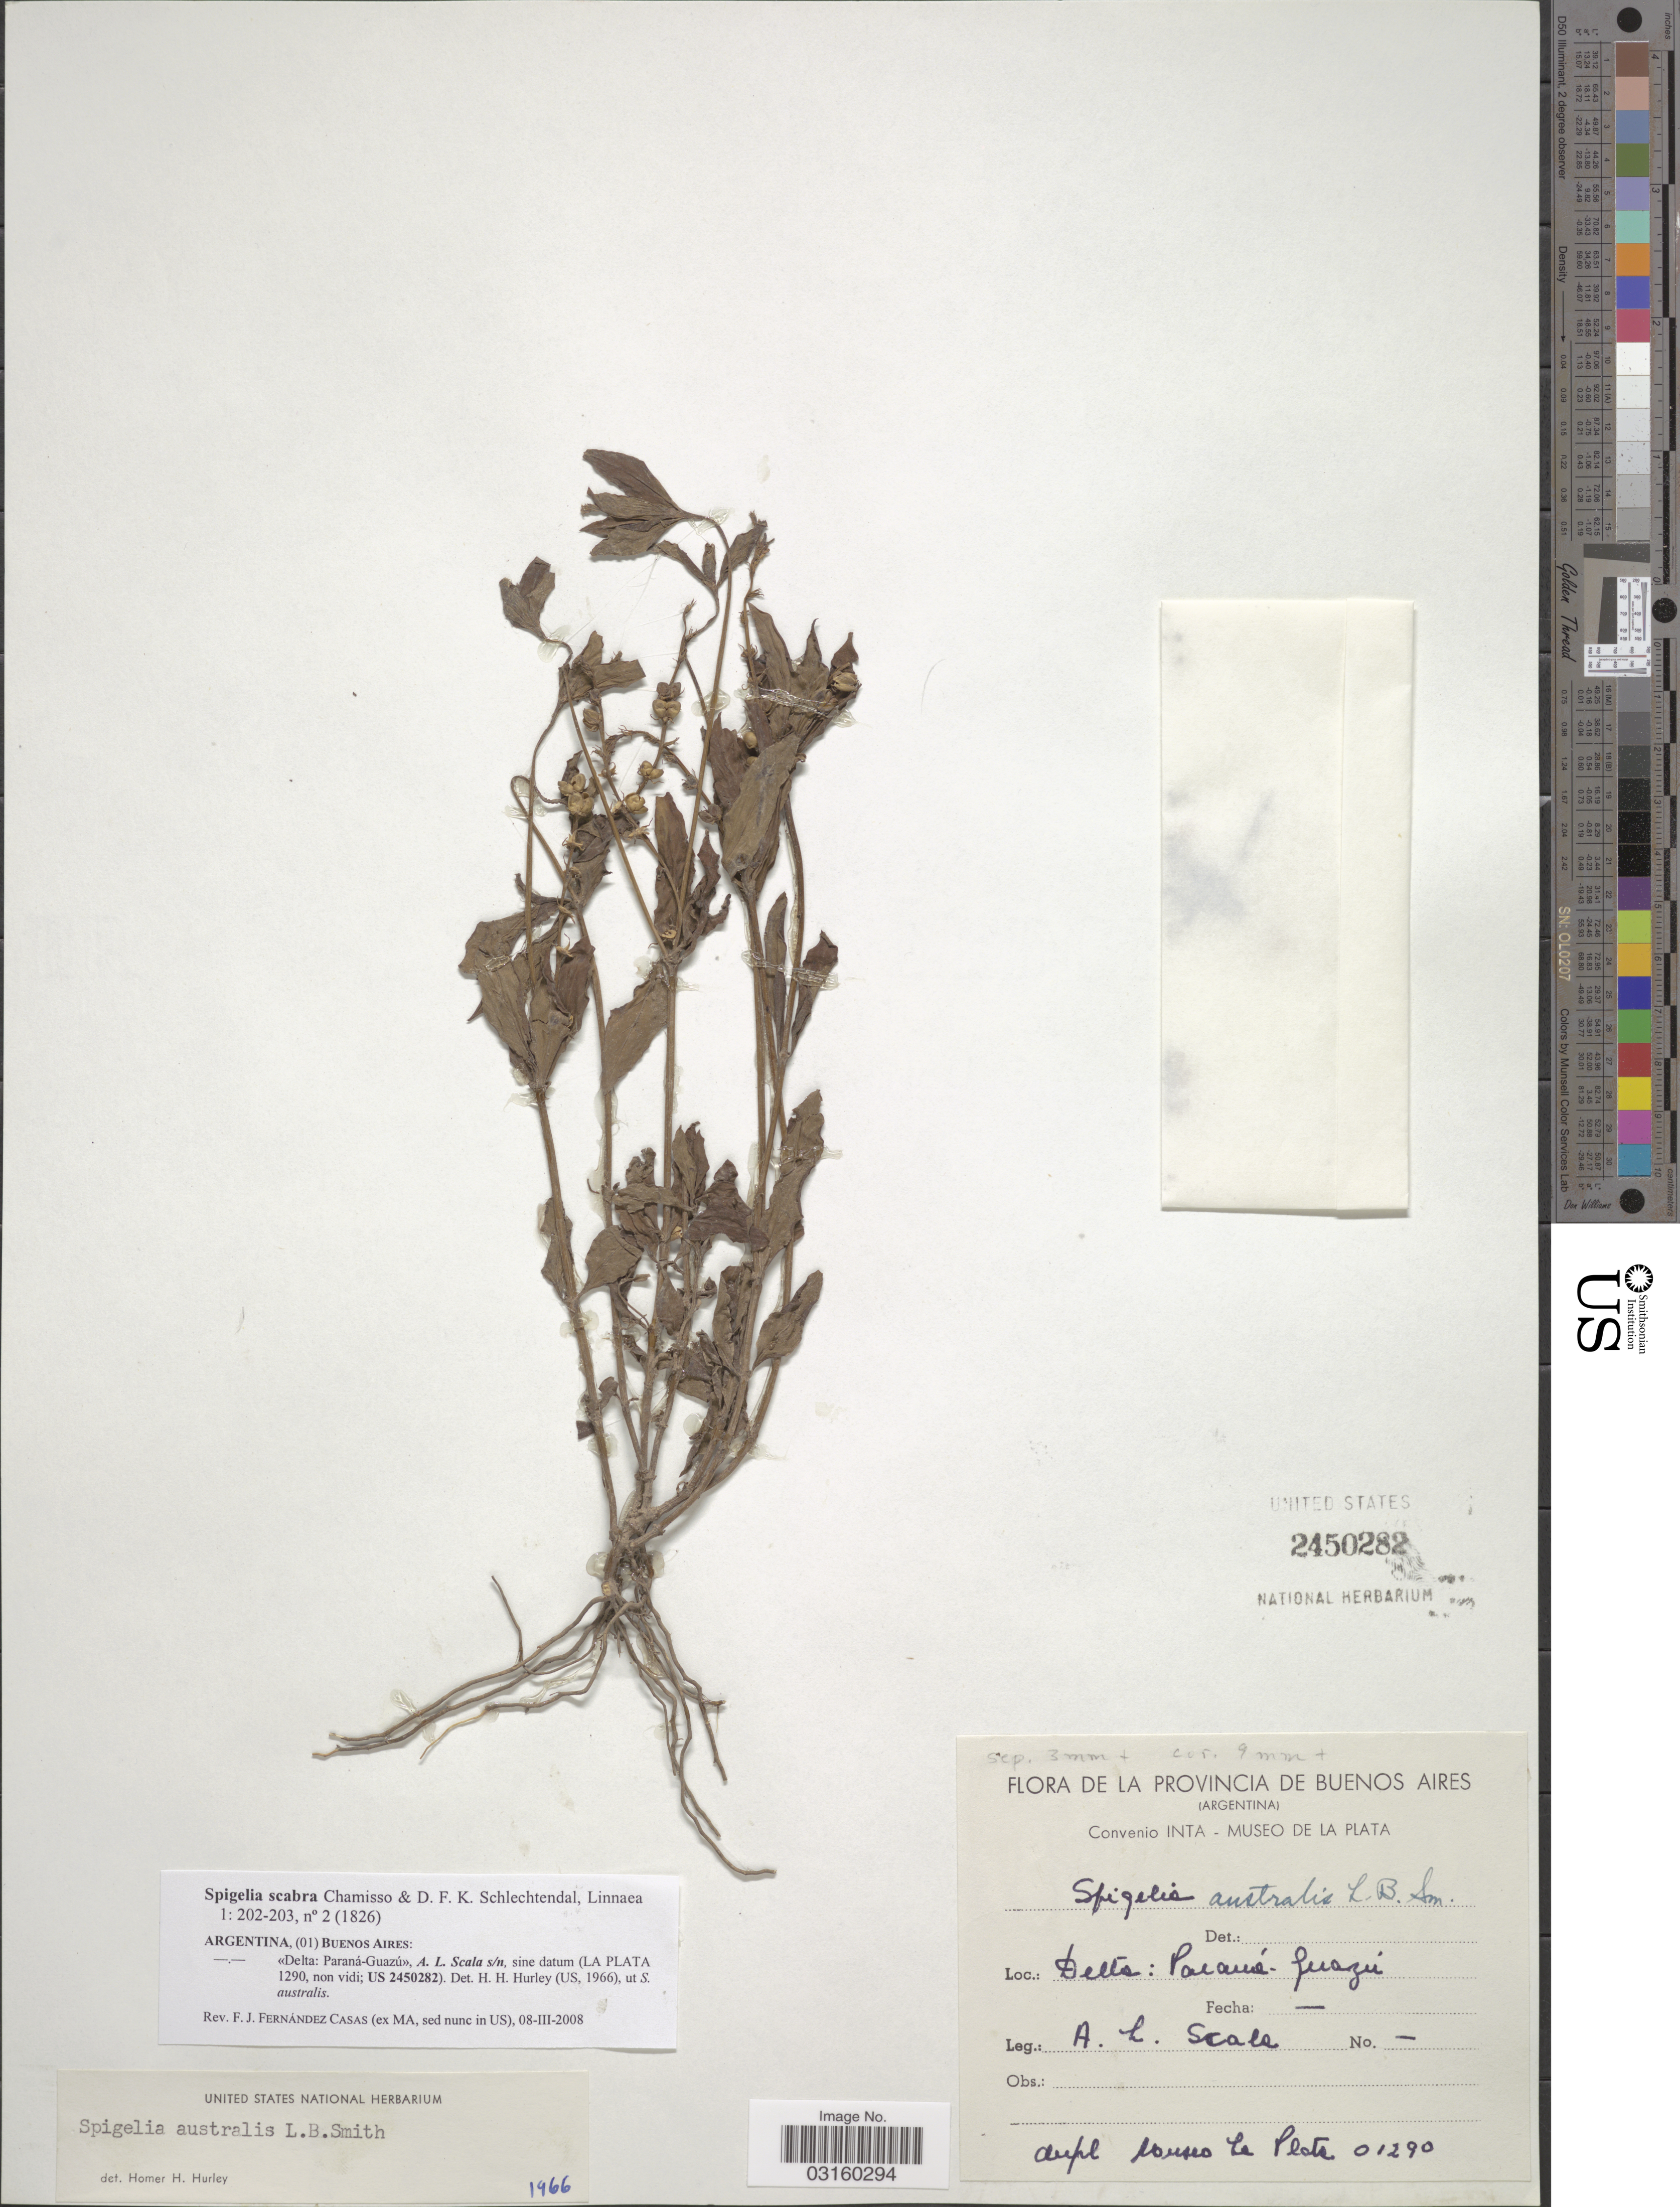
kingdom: Plantae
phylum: Tracheophyta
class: Magnoliopsida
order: Gentianales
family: Loganiaceae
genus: Spigelia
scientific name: Spigelia scabra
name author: Cham. & Schltdl.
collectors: A. Scala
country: Argentina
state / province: Buenos Aires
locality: De La Provincia De Buenos Aires, Delta: Parana Guazu.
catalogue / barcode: US 2450282